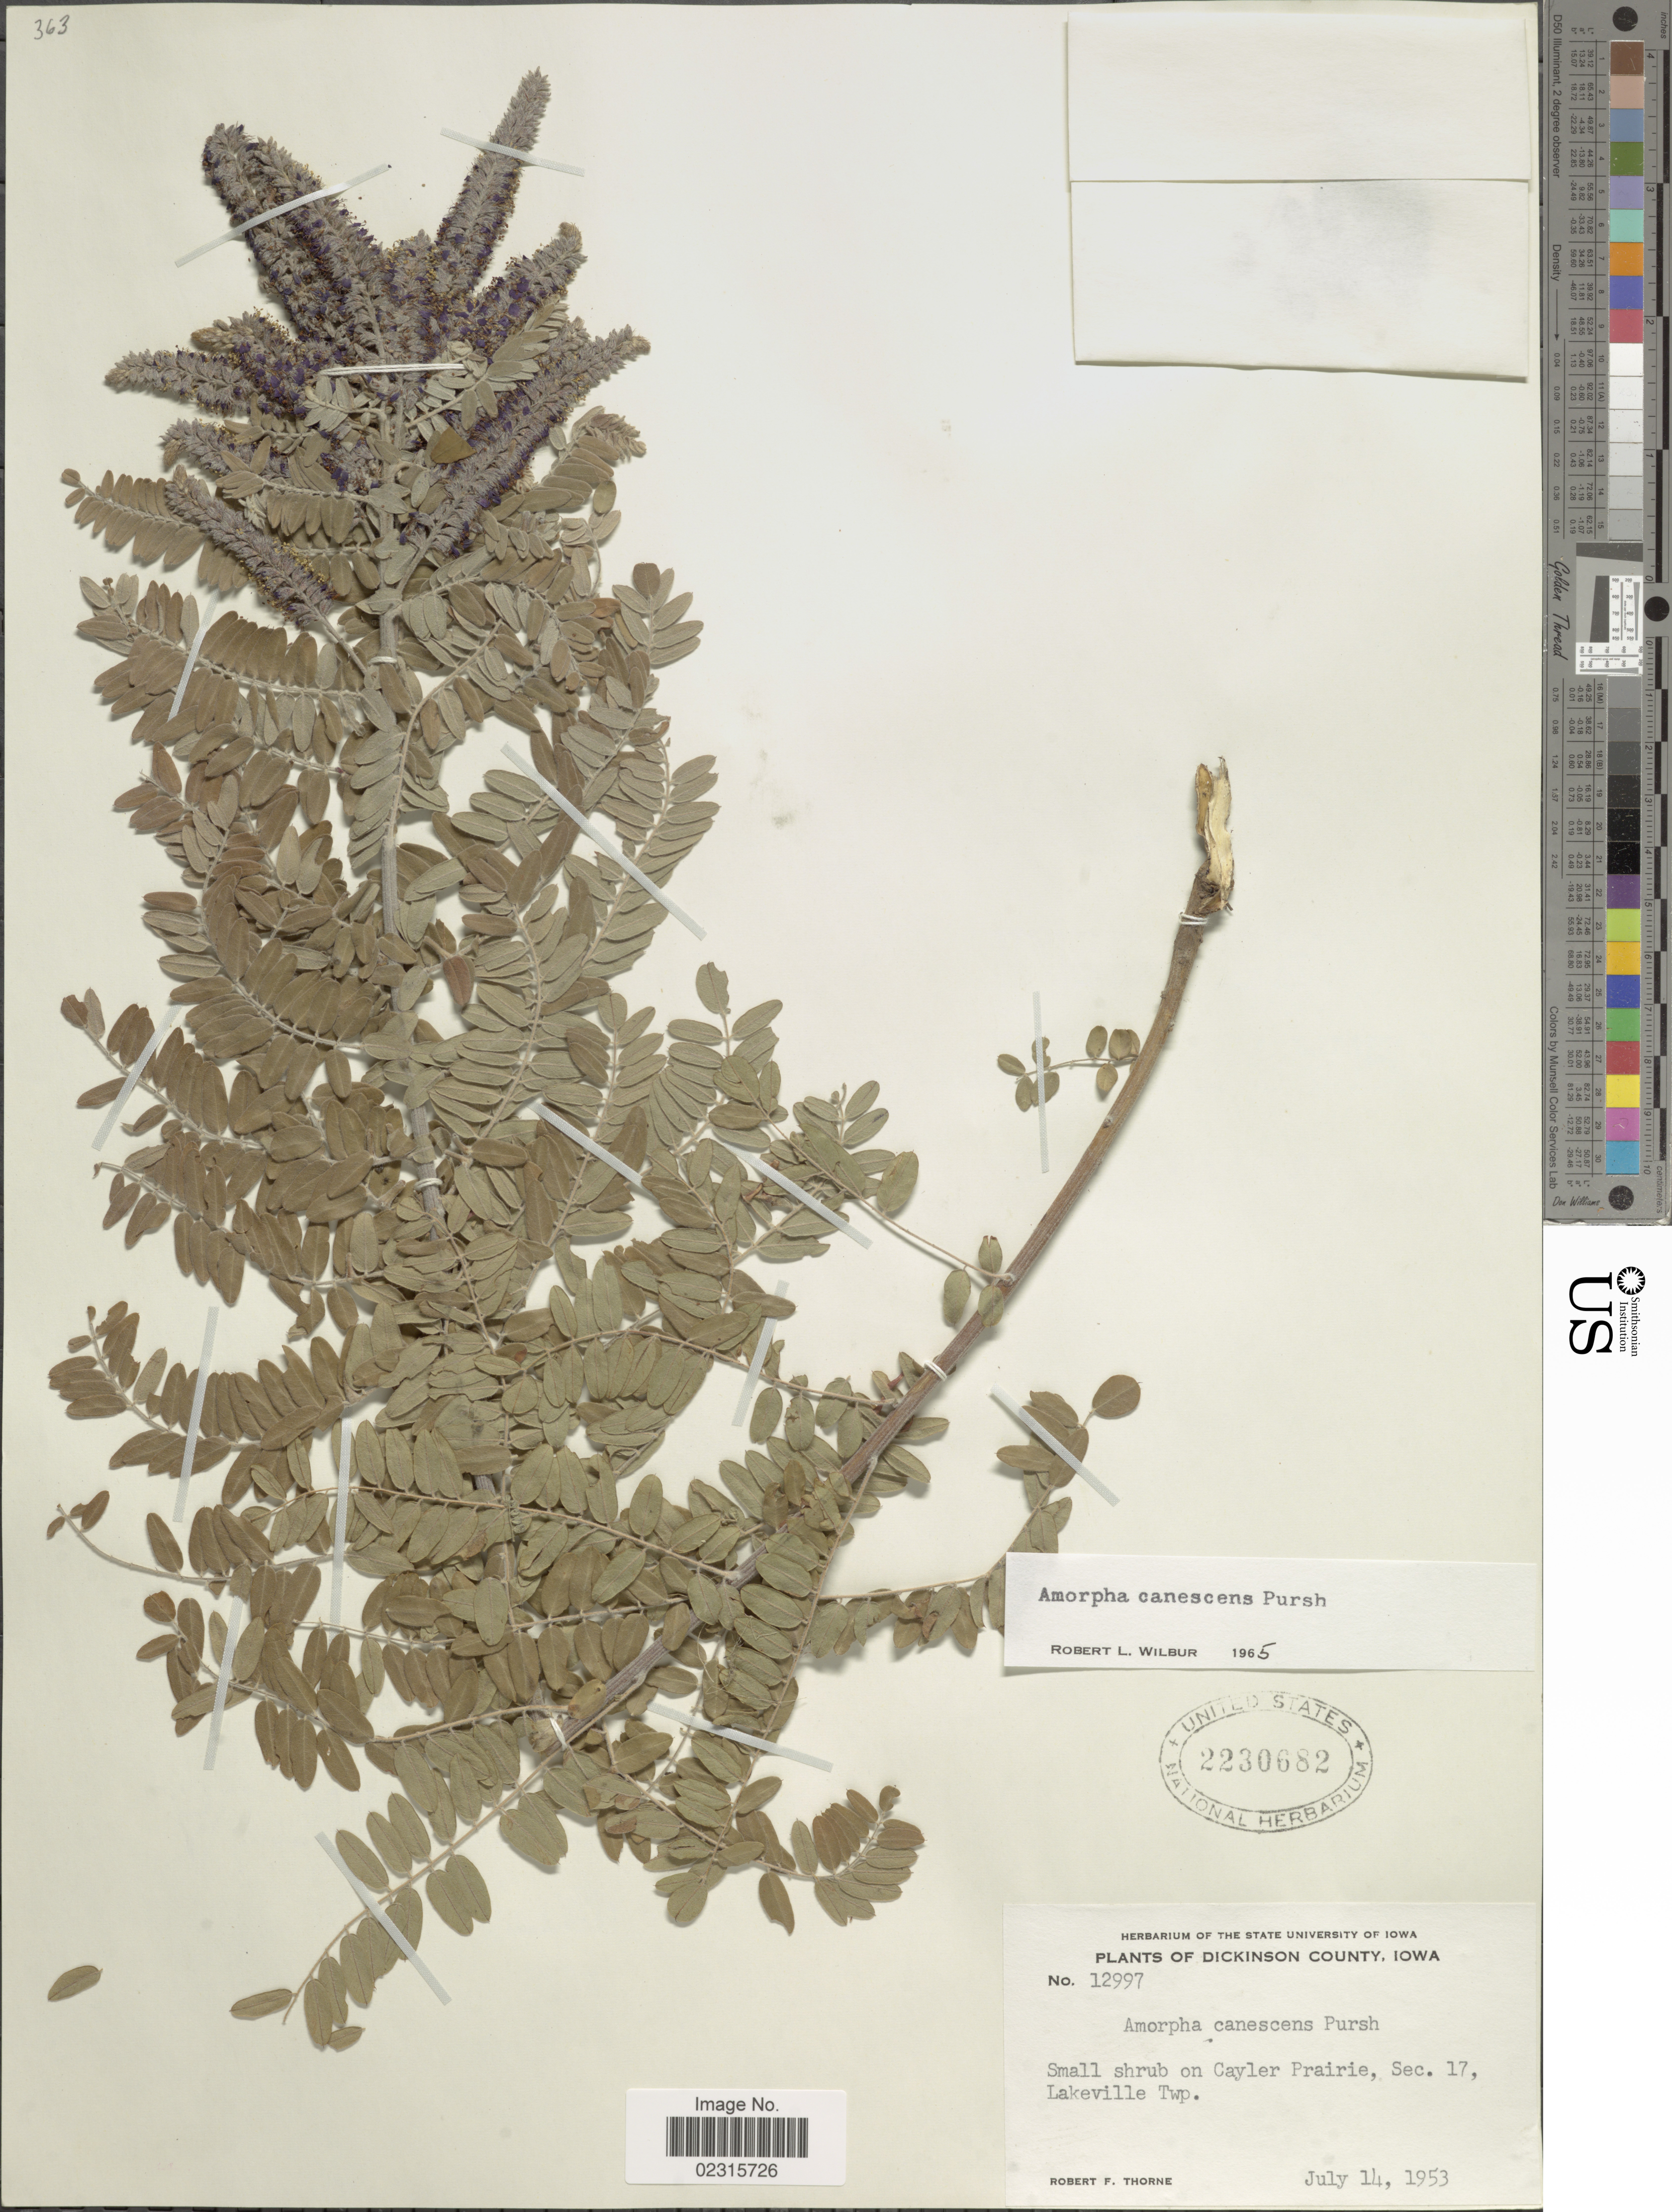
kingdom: Plantae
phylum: Tracheophyta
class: Magnoliopsida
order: Fabales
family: Fabaceae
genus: Amorpha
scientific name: Amorpha canescens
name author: Pursh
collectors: R. F. Thorne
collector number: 12997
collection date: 1953-07-14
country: United States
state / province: Iowa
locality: Dickinson County, Iowa, Small shrub on Cayler Prairie, Sec. 17. Lakeville Twp.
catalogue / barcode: US 2230682